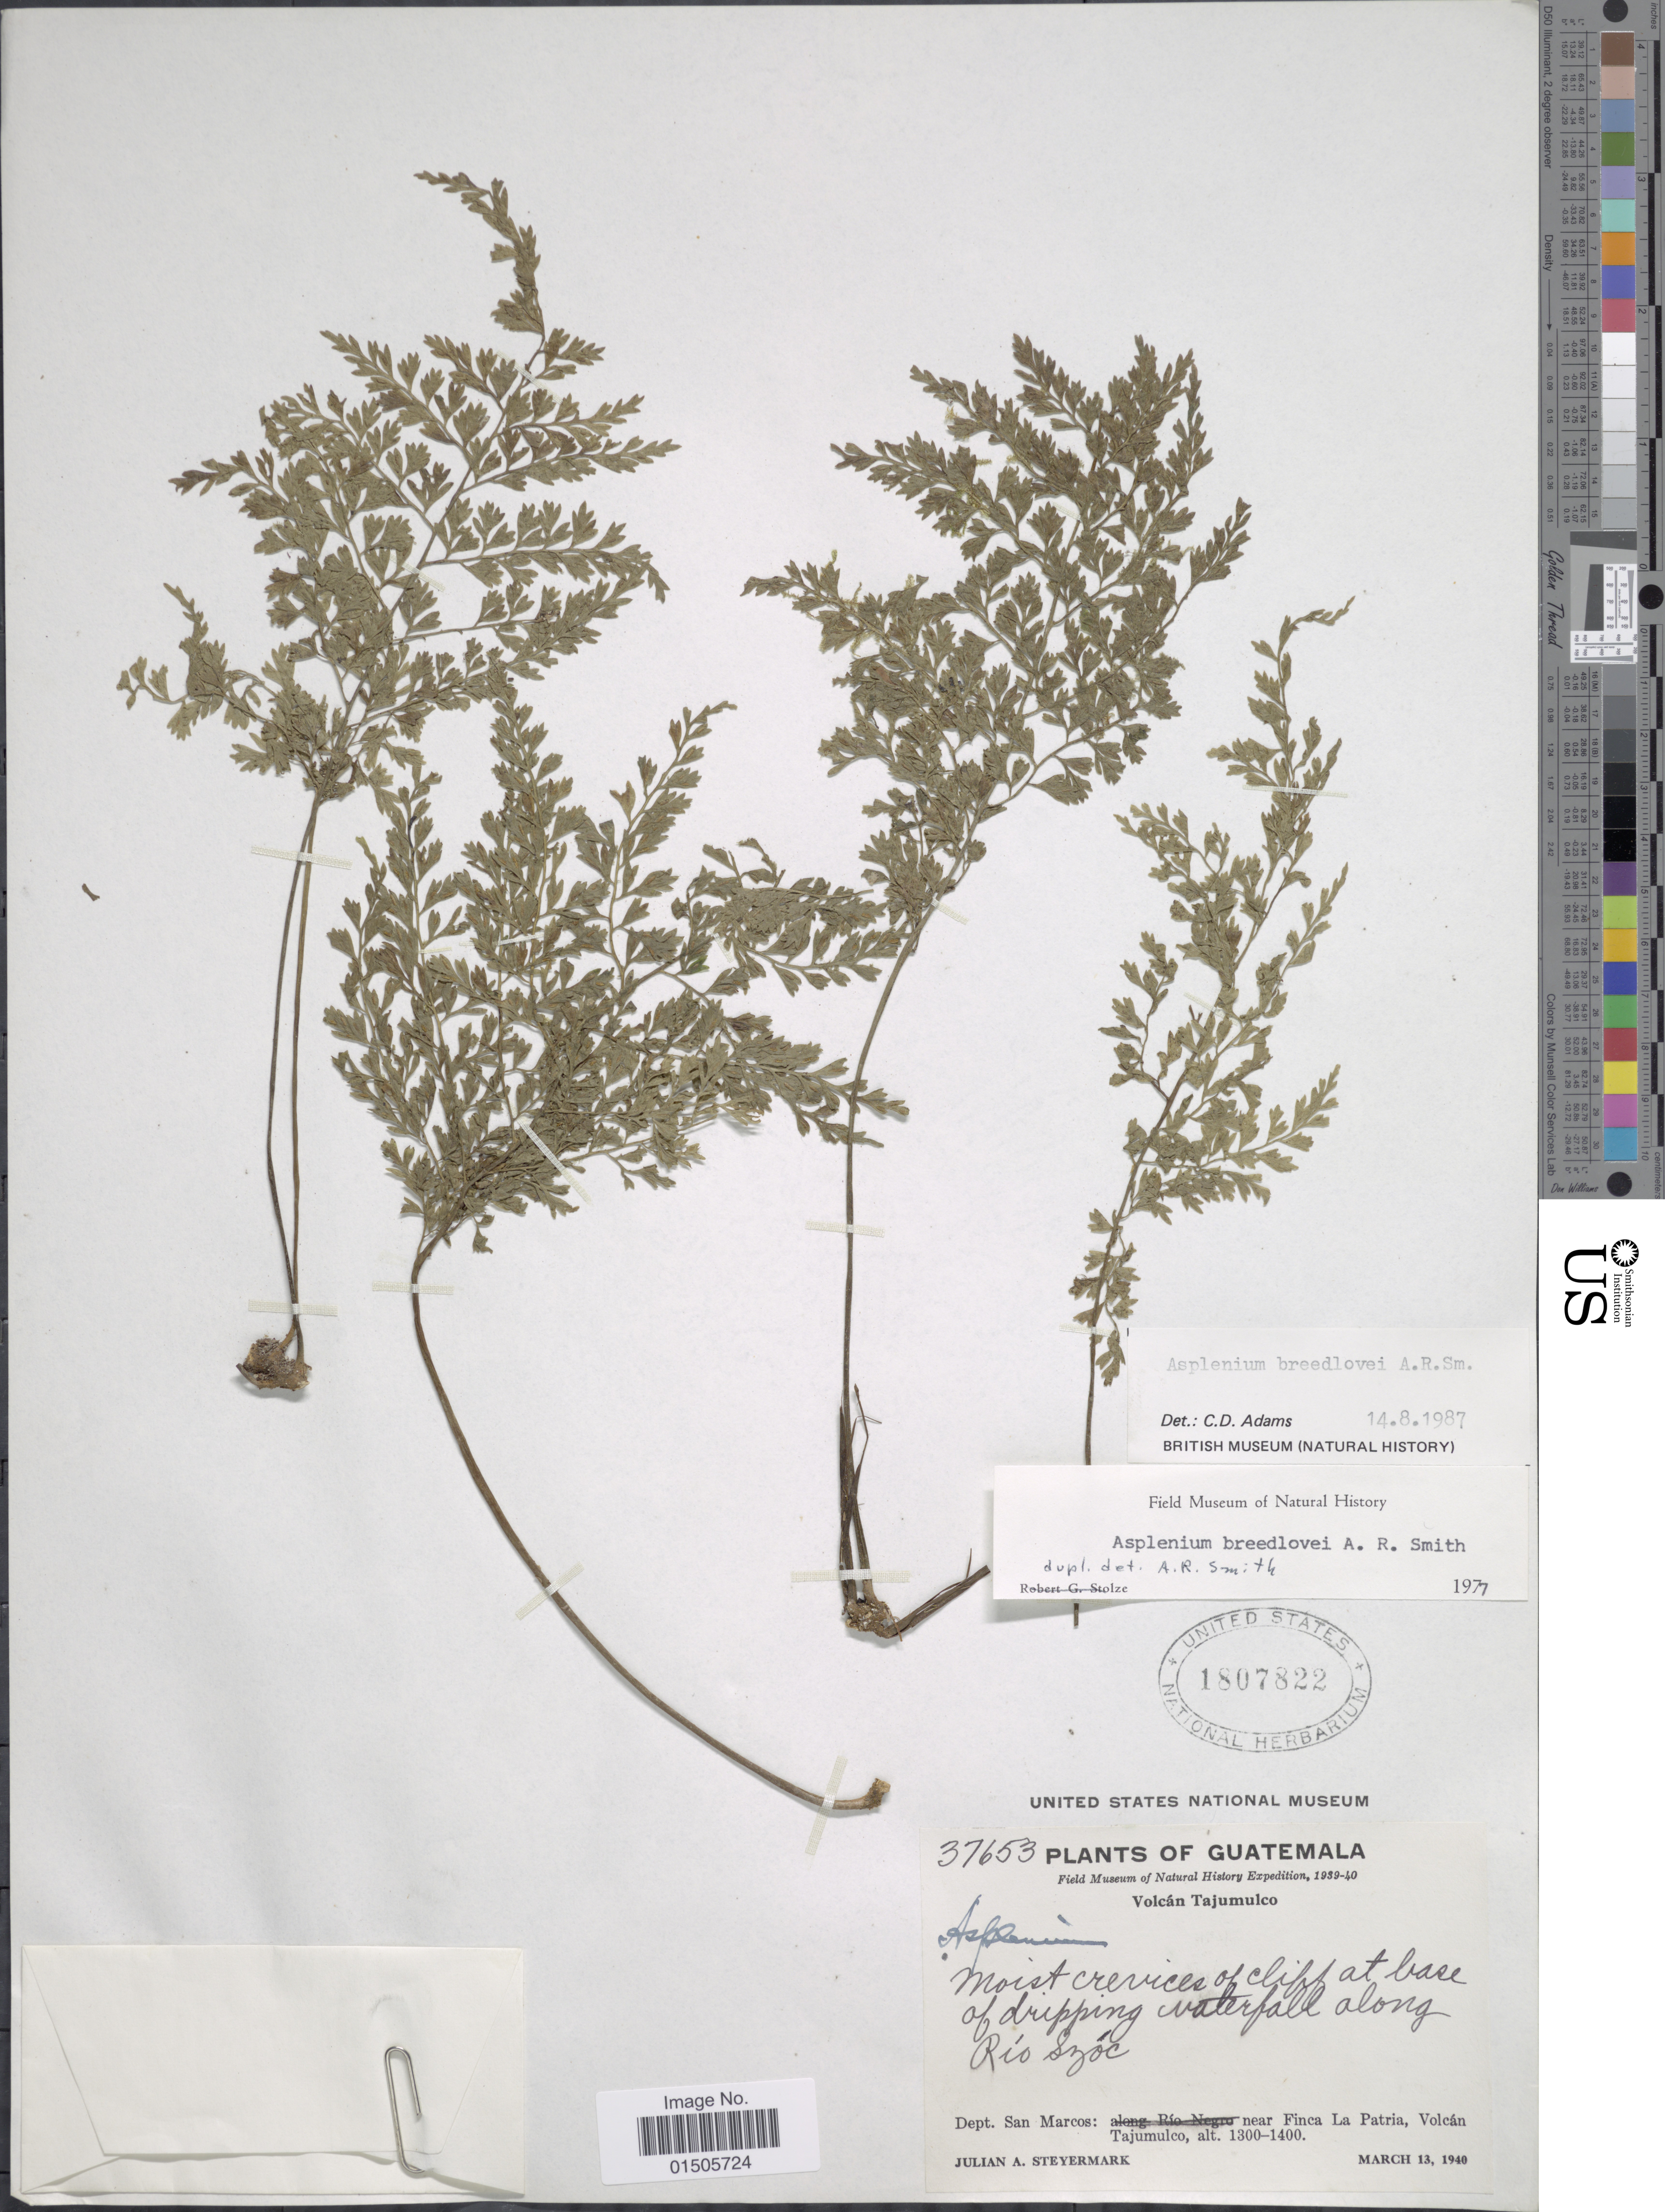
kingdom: Plantae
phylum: Tracheophyta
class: Polypodiopsida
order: Polypodiales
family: Aspleniaceae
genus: Asplenium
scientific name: Asplenium breedlovei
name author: A.R. Sm.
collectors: J. Steyermark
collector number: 37653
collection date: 1940-03-13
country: Guatemala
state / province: San Marcos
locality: Near Finca La Patria, Volcan Tajumulco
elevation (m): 1300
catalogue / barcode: US 1807822